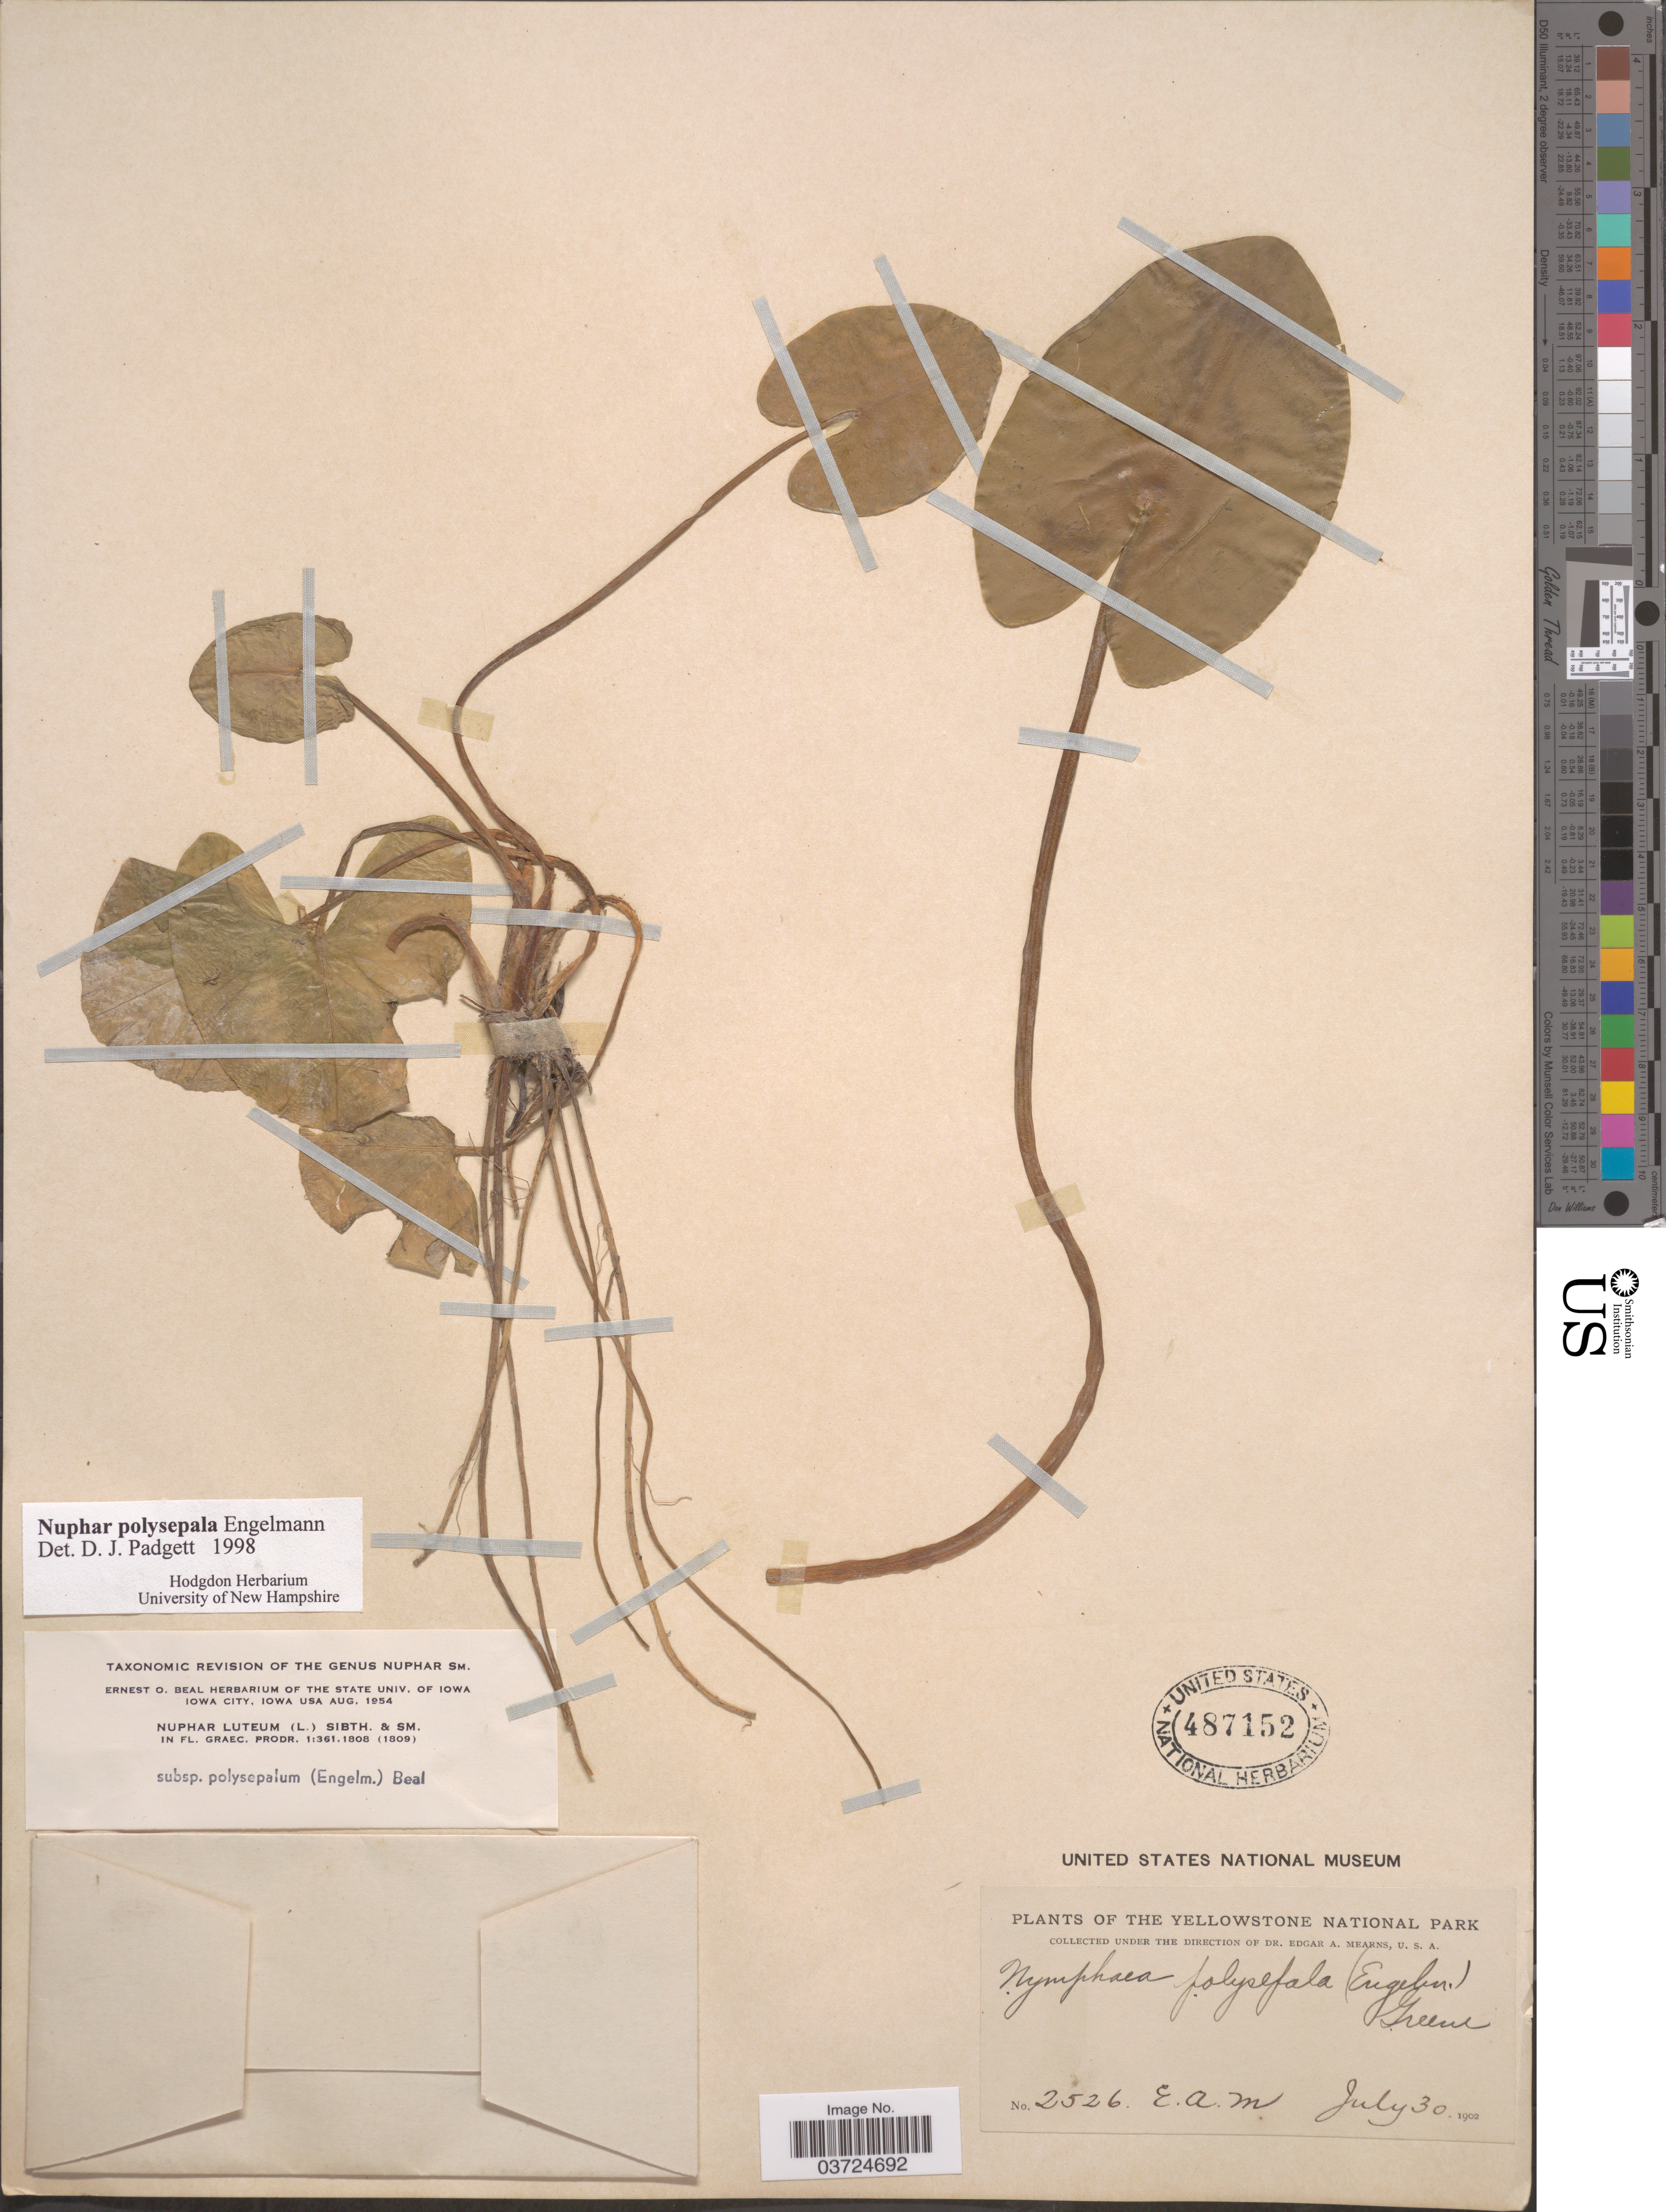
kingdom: Plantae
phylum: Tracheophyta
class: Magnoliopsida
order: Nymphaeales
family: Nymphaeaceae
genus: Nuphar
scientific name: Nuphar polysepala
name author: Englem.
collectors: E. A. Mearns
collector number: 2526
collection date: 1902-07-30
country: United States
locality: Yellowstone National Park.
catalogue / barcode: US 487152